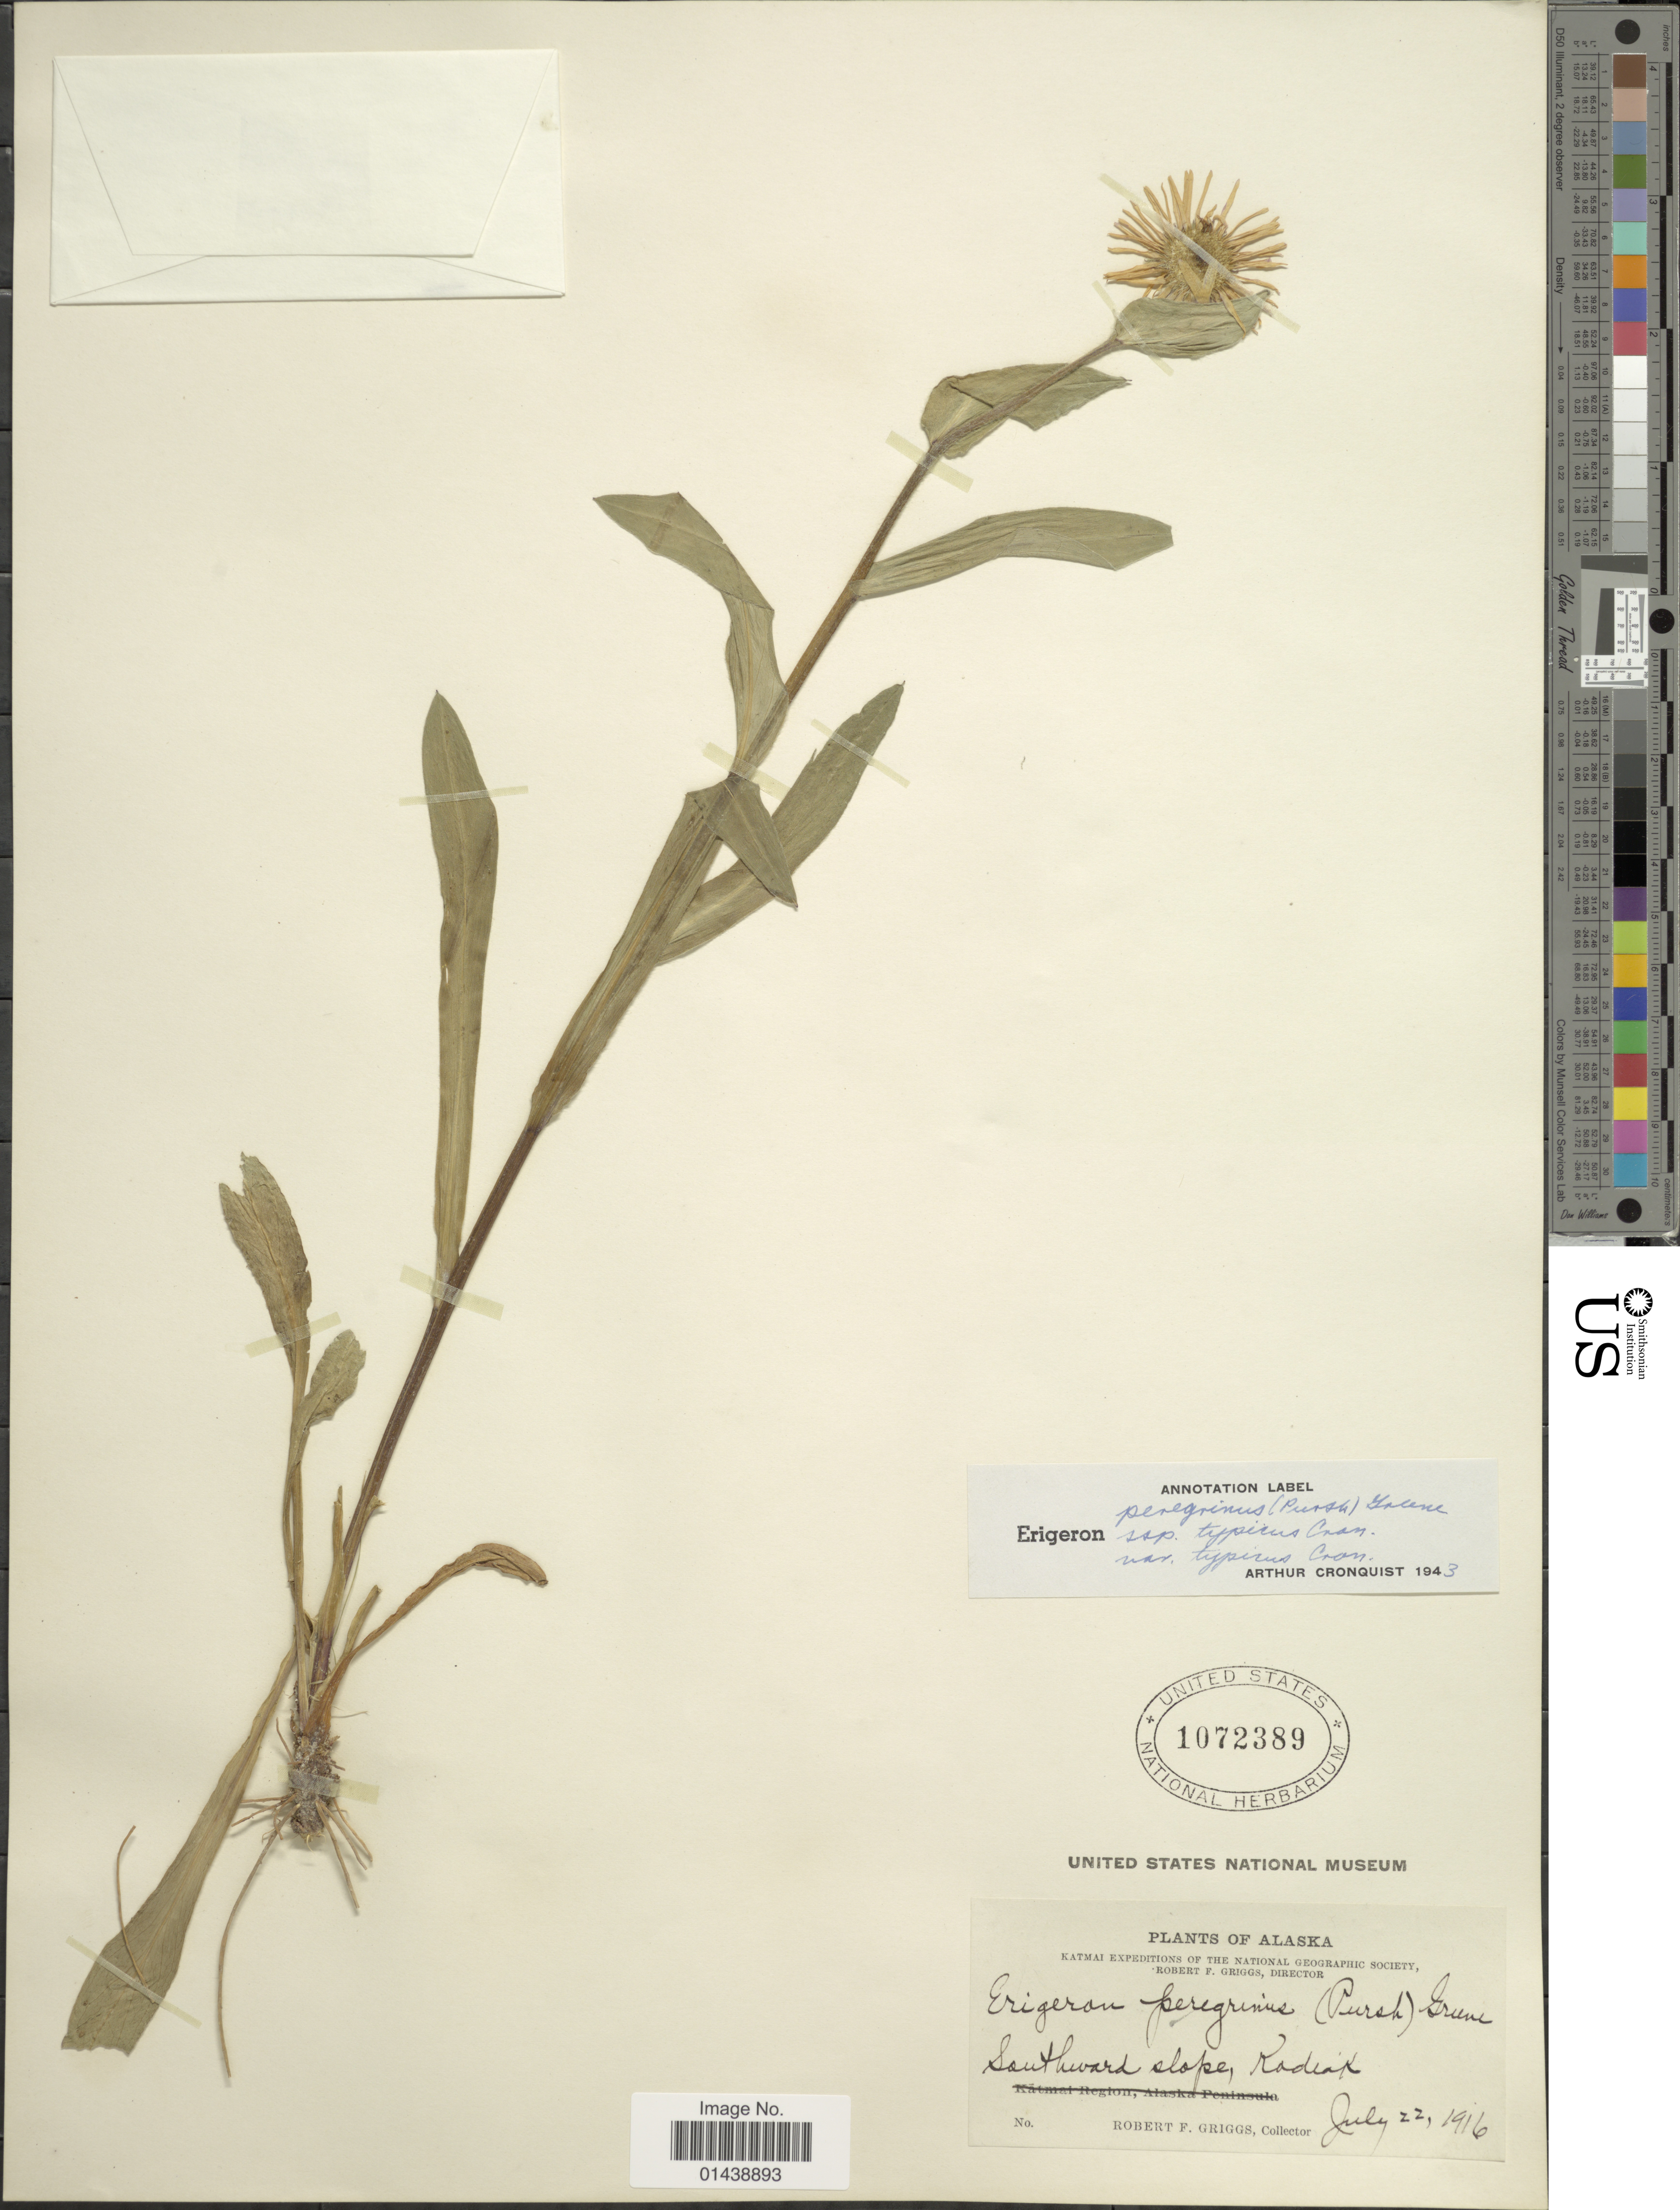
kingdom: Plantae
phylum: Tracheophyta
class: Magnoliopsida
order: Asterales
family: Asteraceae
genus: Erigeron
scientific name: Erigeron peregrinus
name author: (Banks ex Pursh) Greene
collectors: R. F. Griggs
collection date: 1916-07-22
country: United States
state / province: Alaska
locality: Southward slope, Kodiak. Katmai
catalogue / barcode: US 1072389